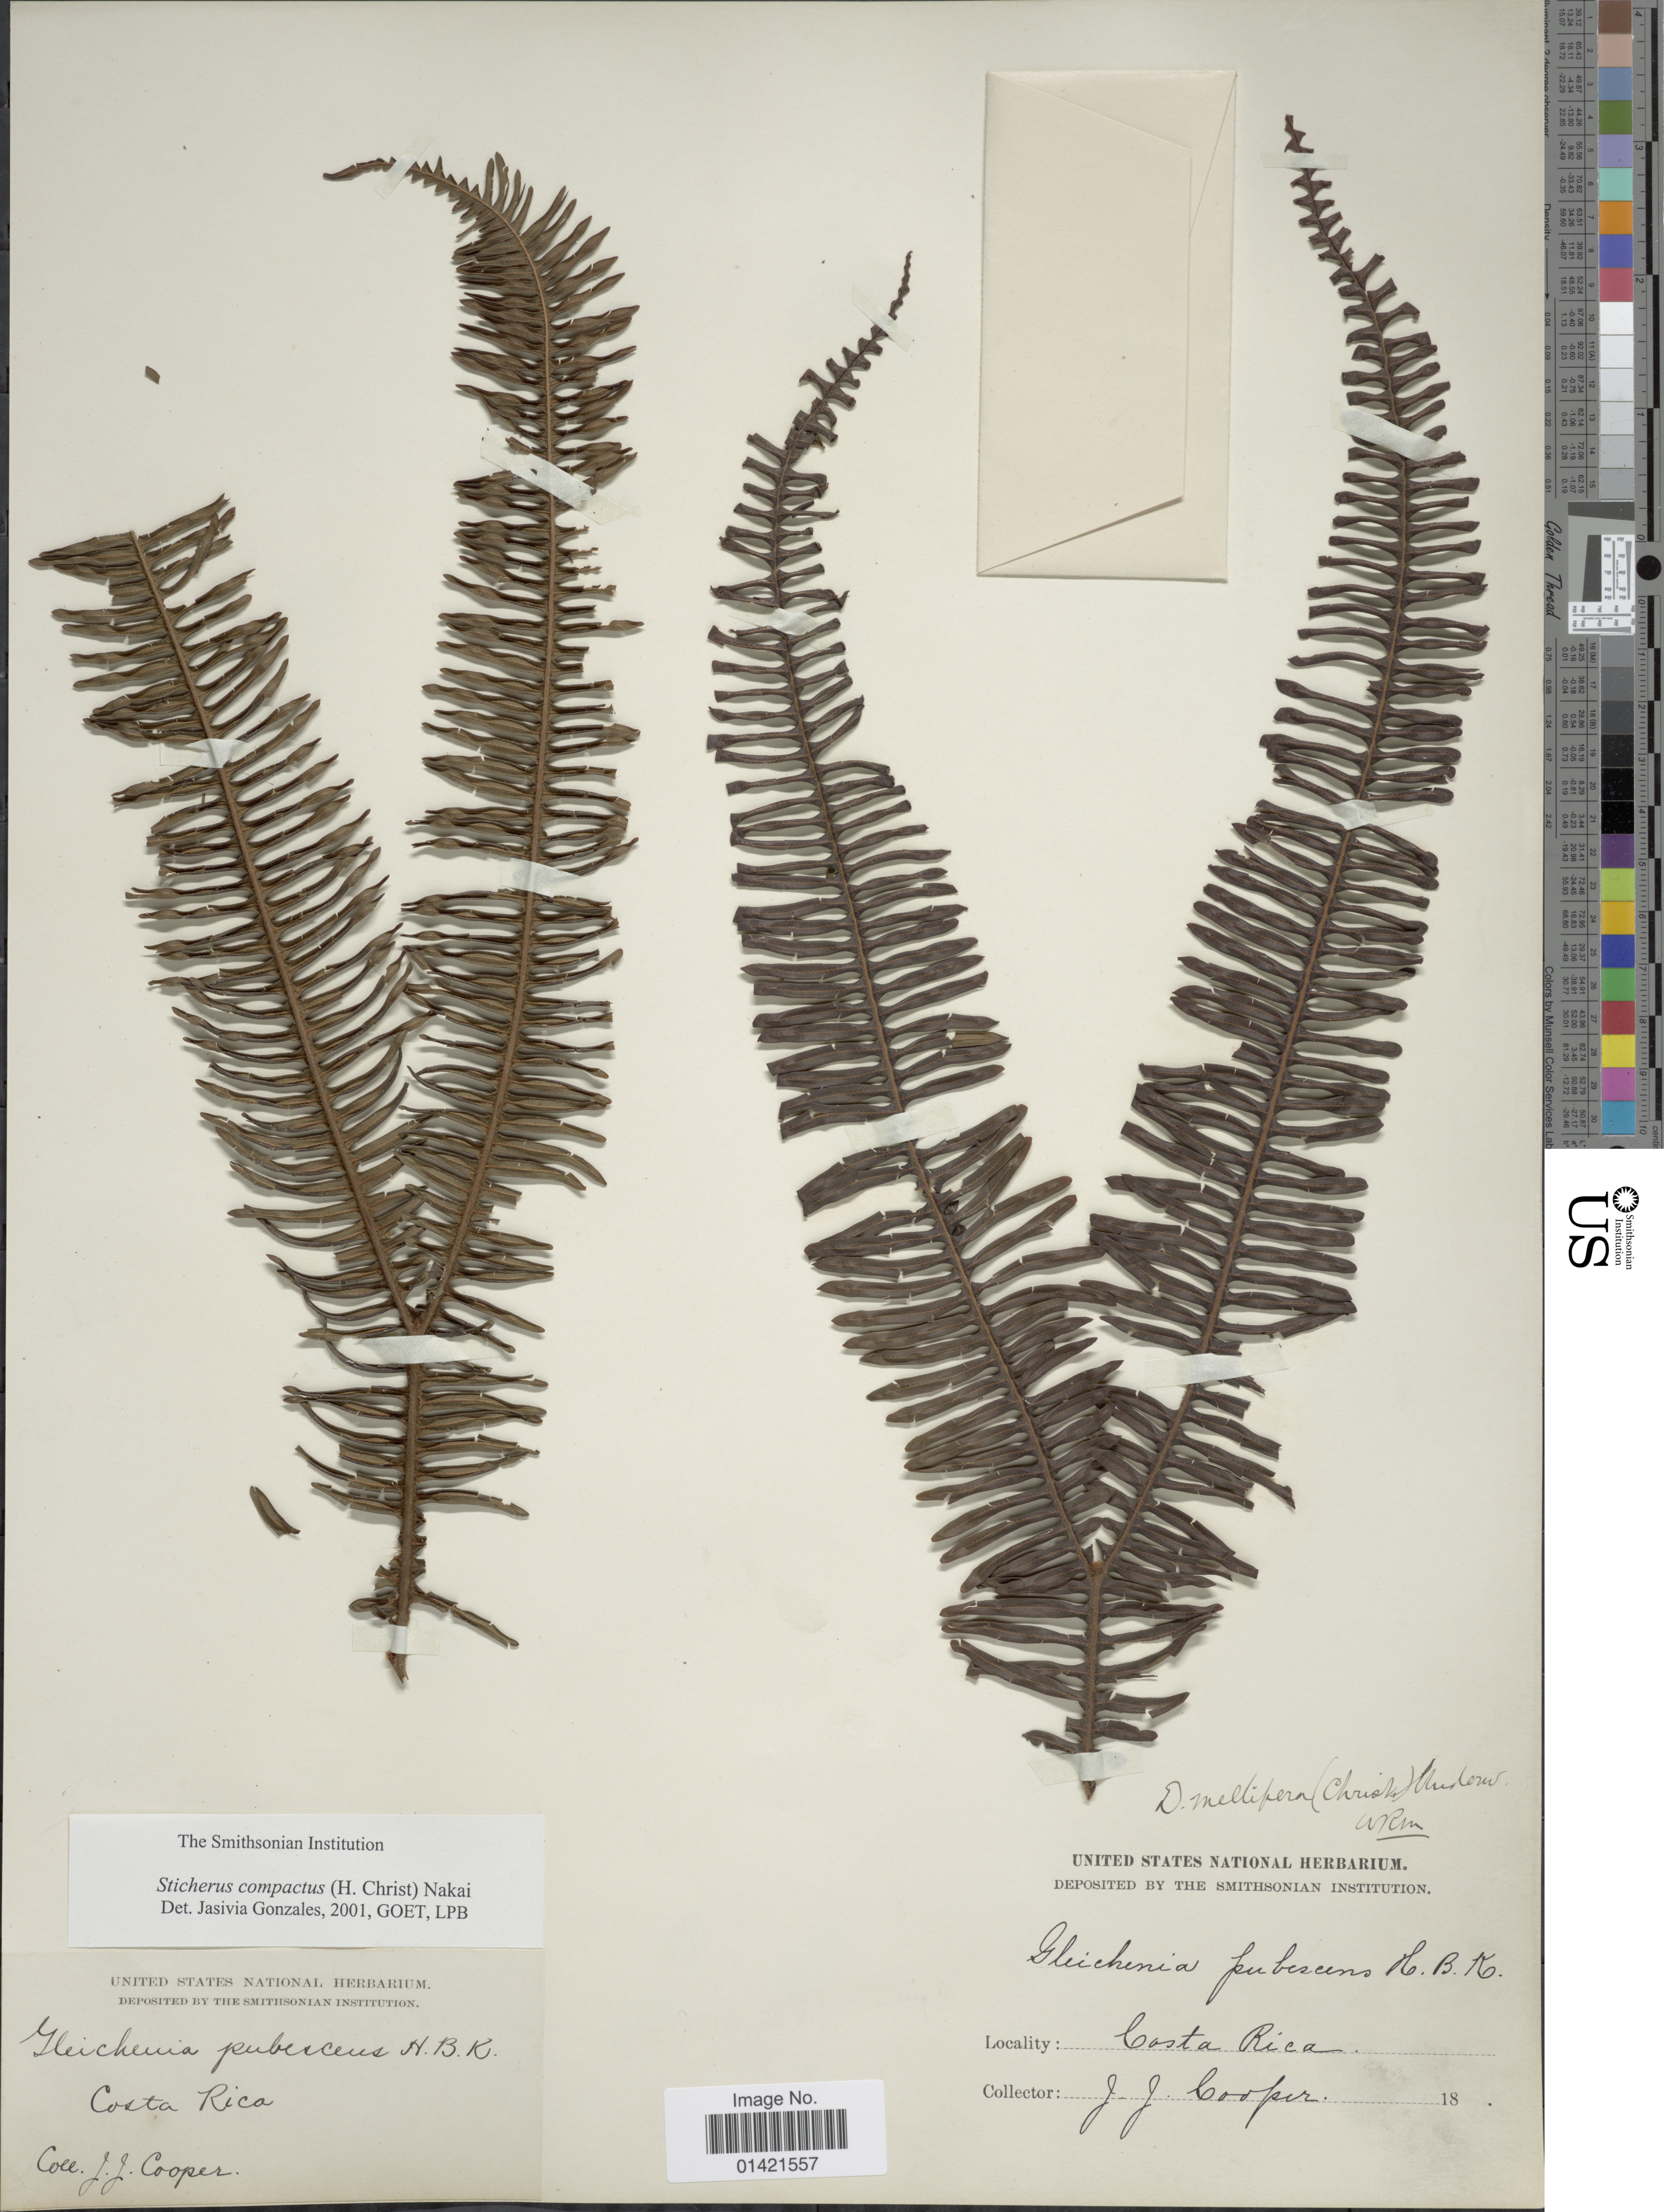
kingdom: Plantae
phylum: Tracheophyta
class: Polypodiopsida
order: Gleicheniales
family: Gleicheniaceae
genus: Sticherus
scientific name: Sticherus compactus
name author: (Christ) Nakai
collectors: J. J. Cooper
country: Costa Rica